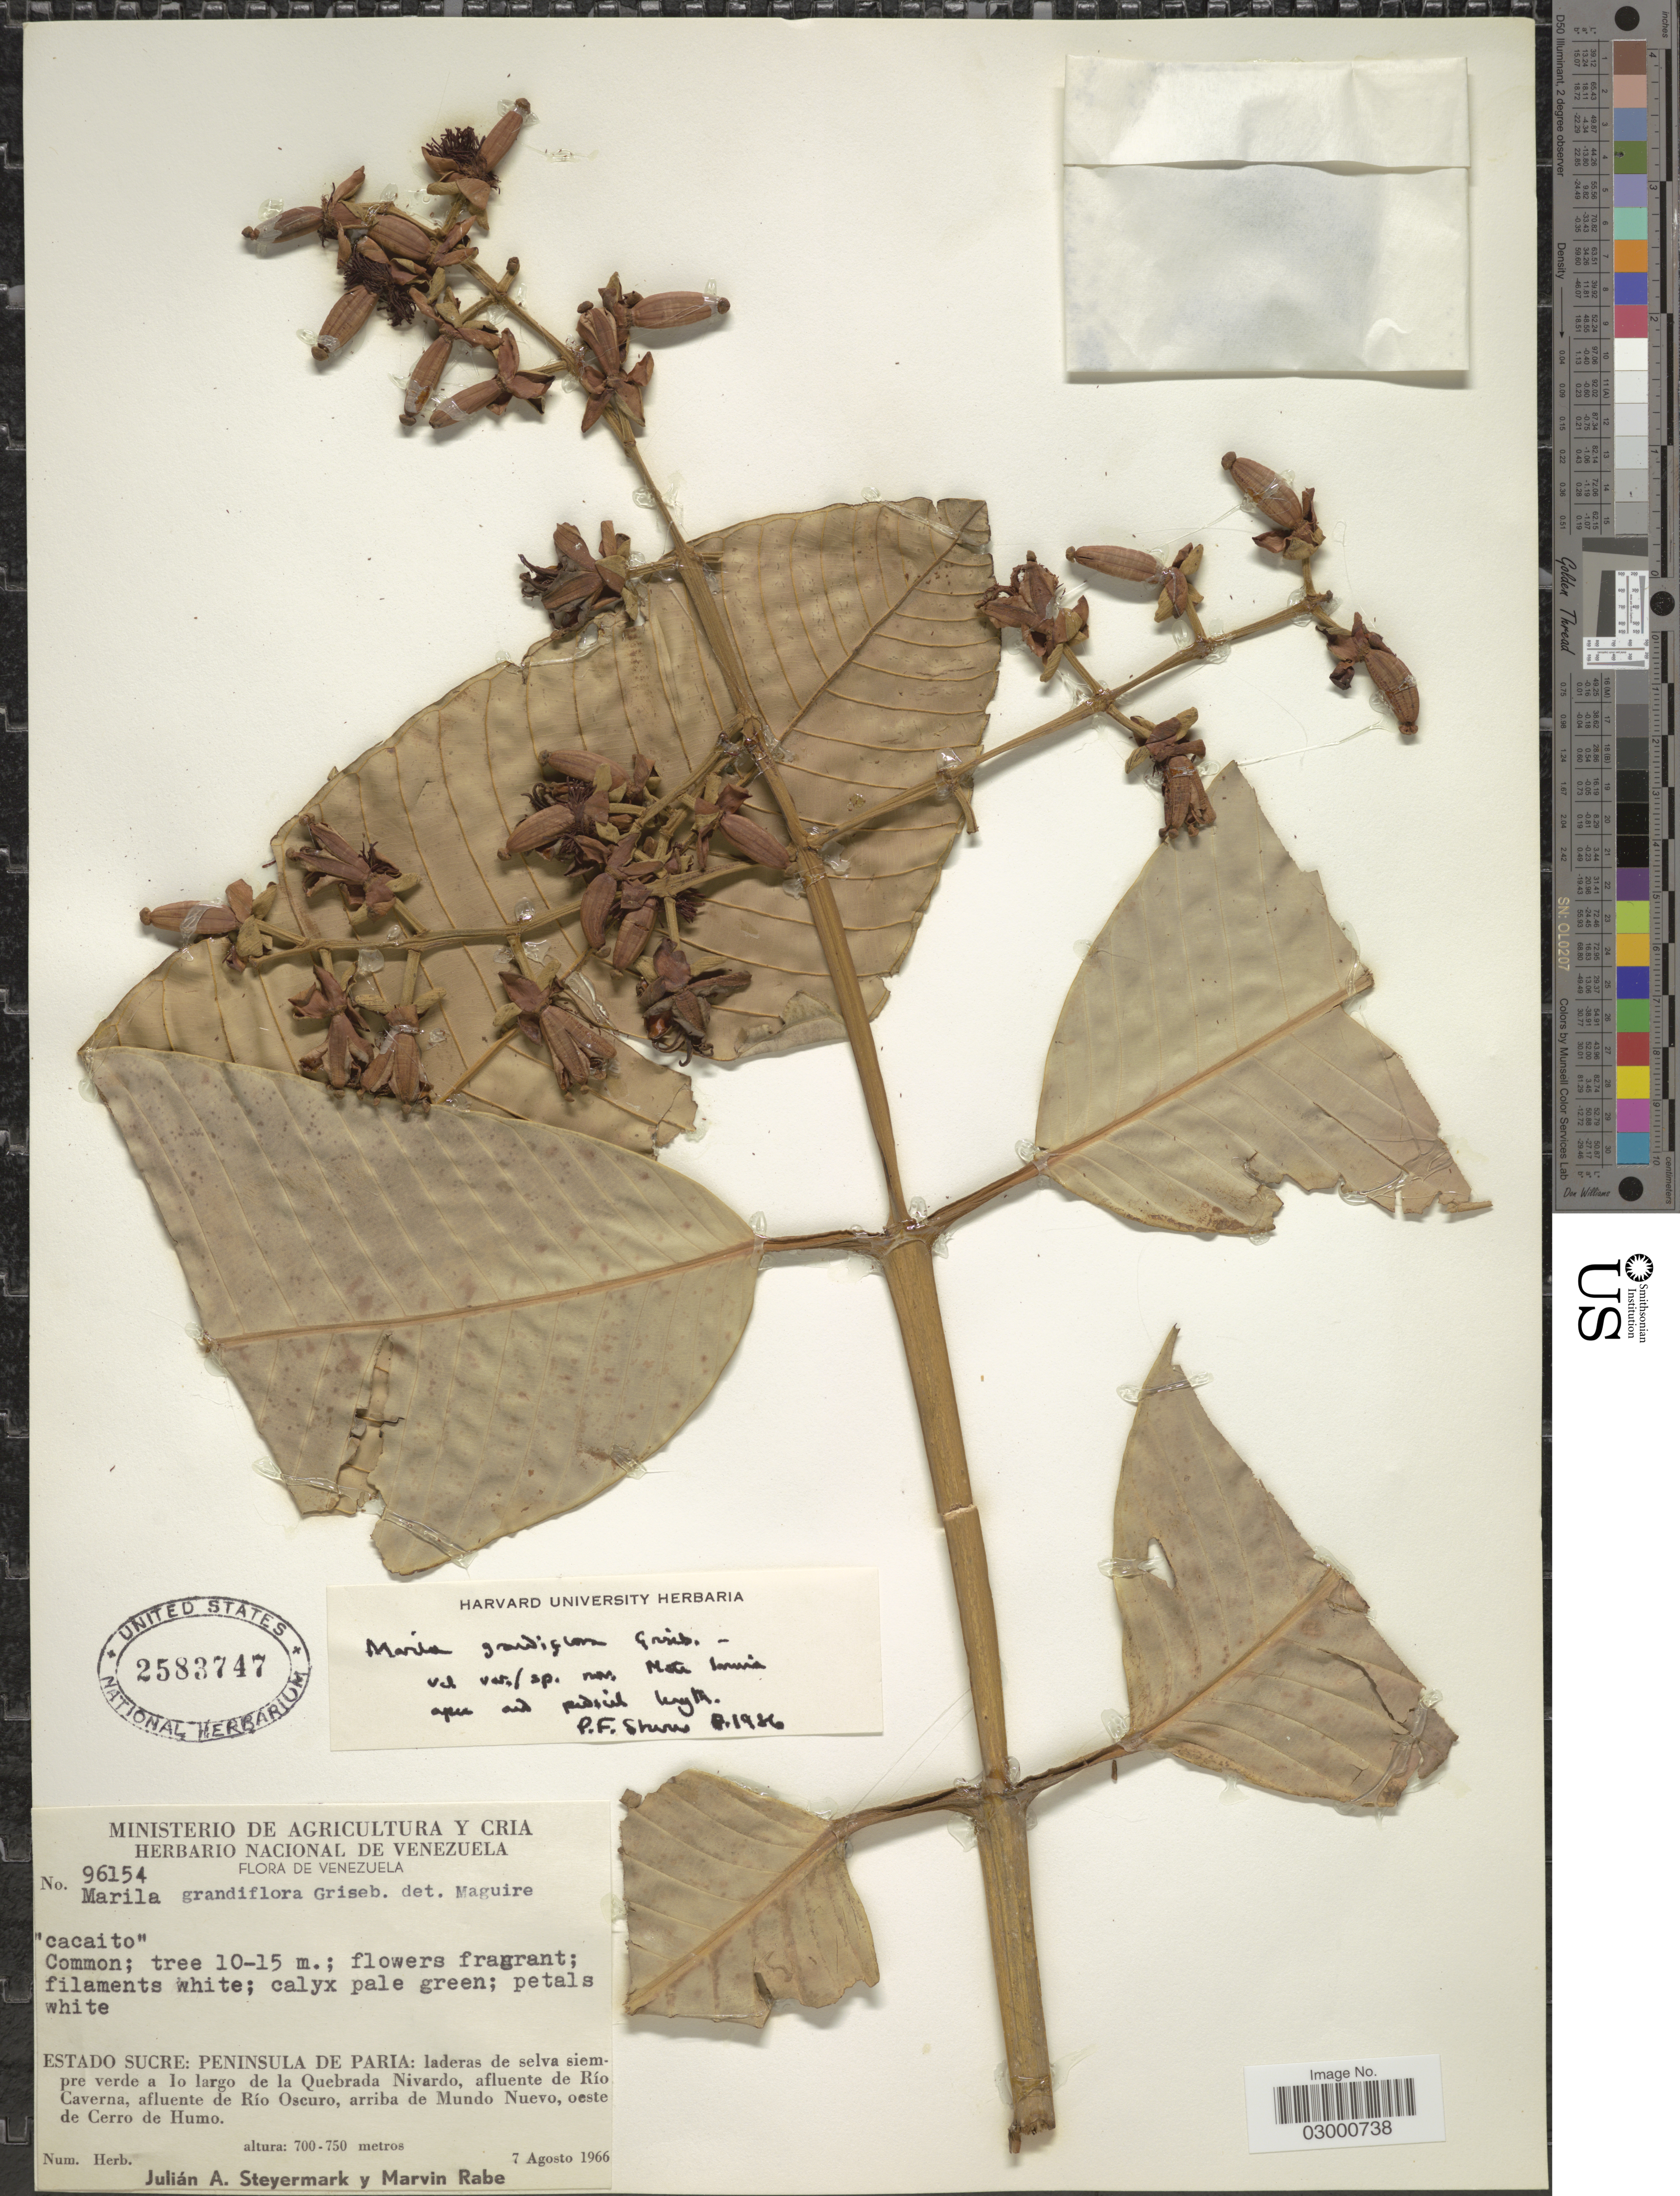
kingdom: Plantae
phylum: Tracheophyta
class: Magnoliopsida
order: Malpighiales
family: Calophyllaceae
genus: Marila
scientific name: Marila grandiflora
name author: Griseb.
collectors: J. Steyermark & M. Rabe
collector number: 96154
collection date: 1966-08-07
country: Venezuela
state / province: Sucre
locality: Peninsula de Paria: laderas de selva siempre verde a lo largo de la Quebrada Nivardo, afluente de Río Caverna, afluente de Río Oscuro, arriba de Mundo Nuevo, oeste de Cerro de Humo.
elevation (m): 700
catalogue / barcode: US 2583747